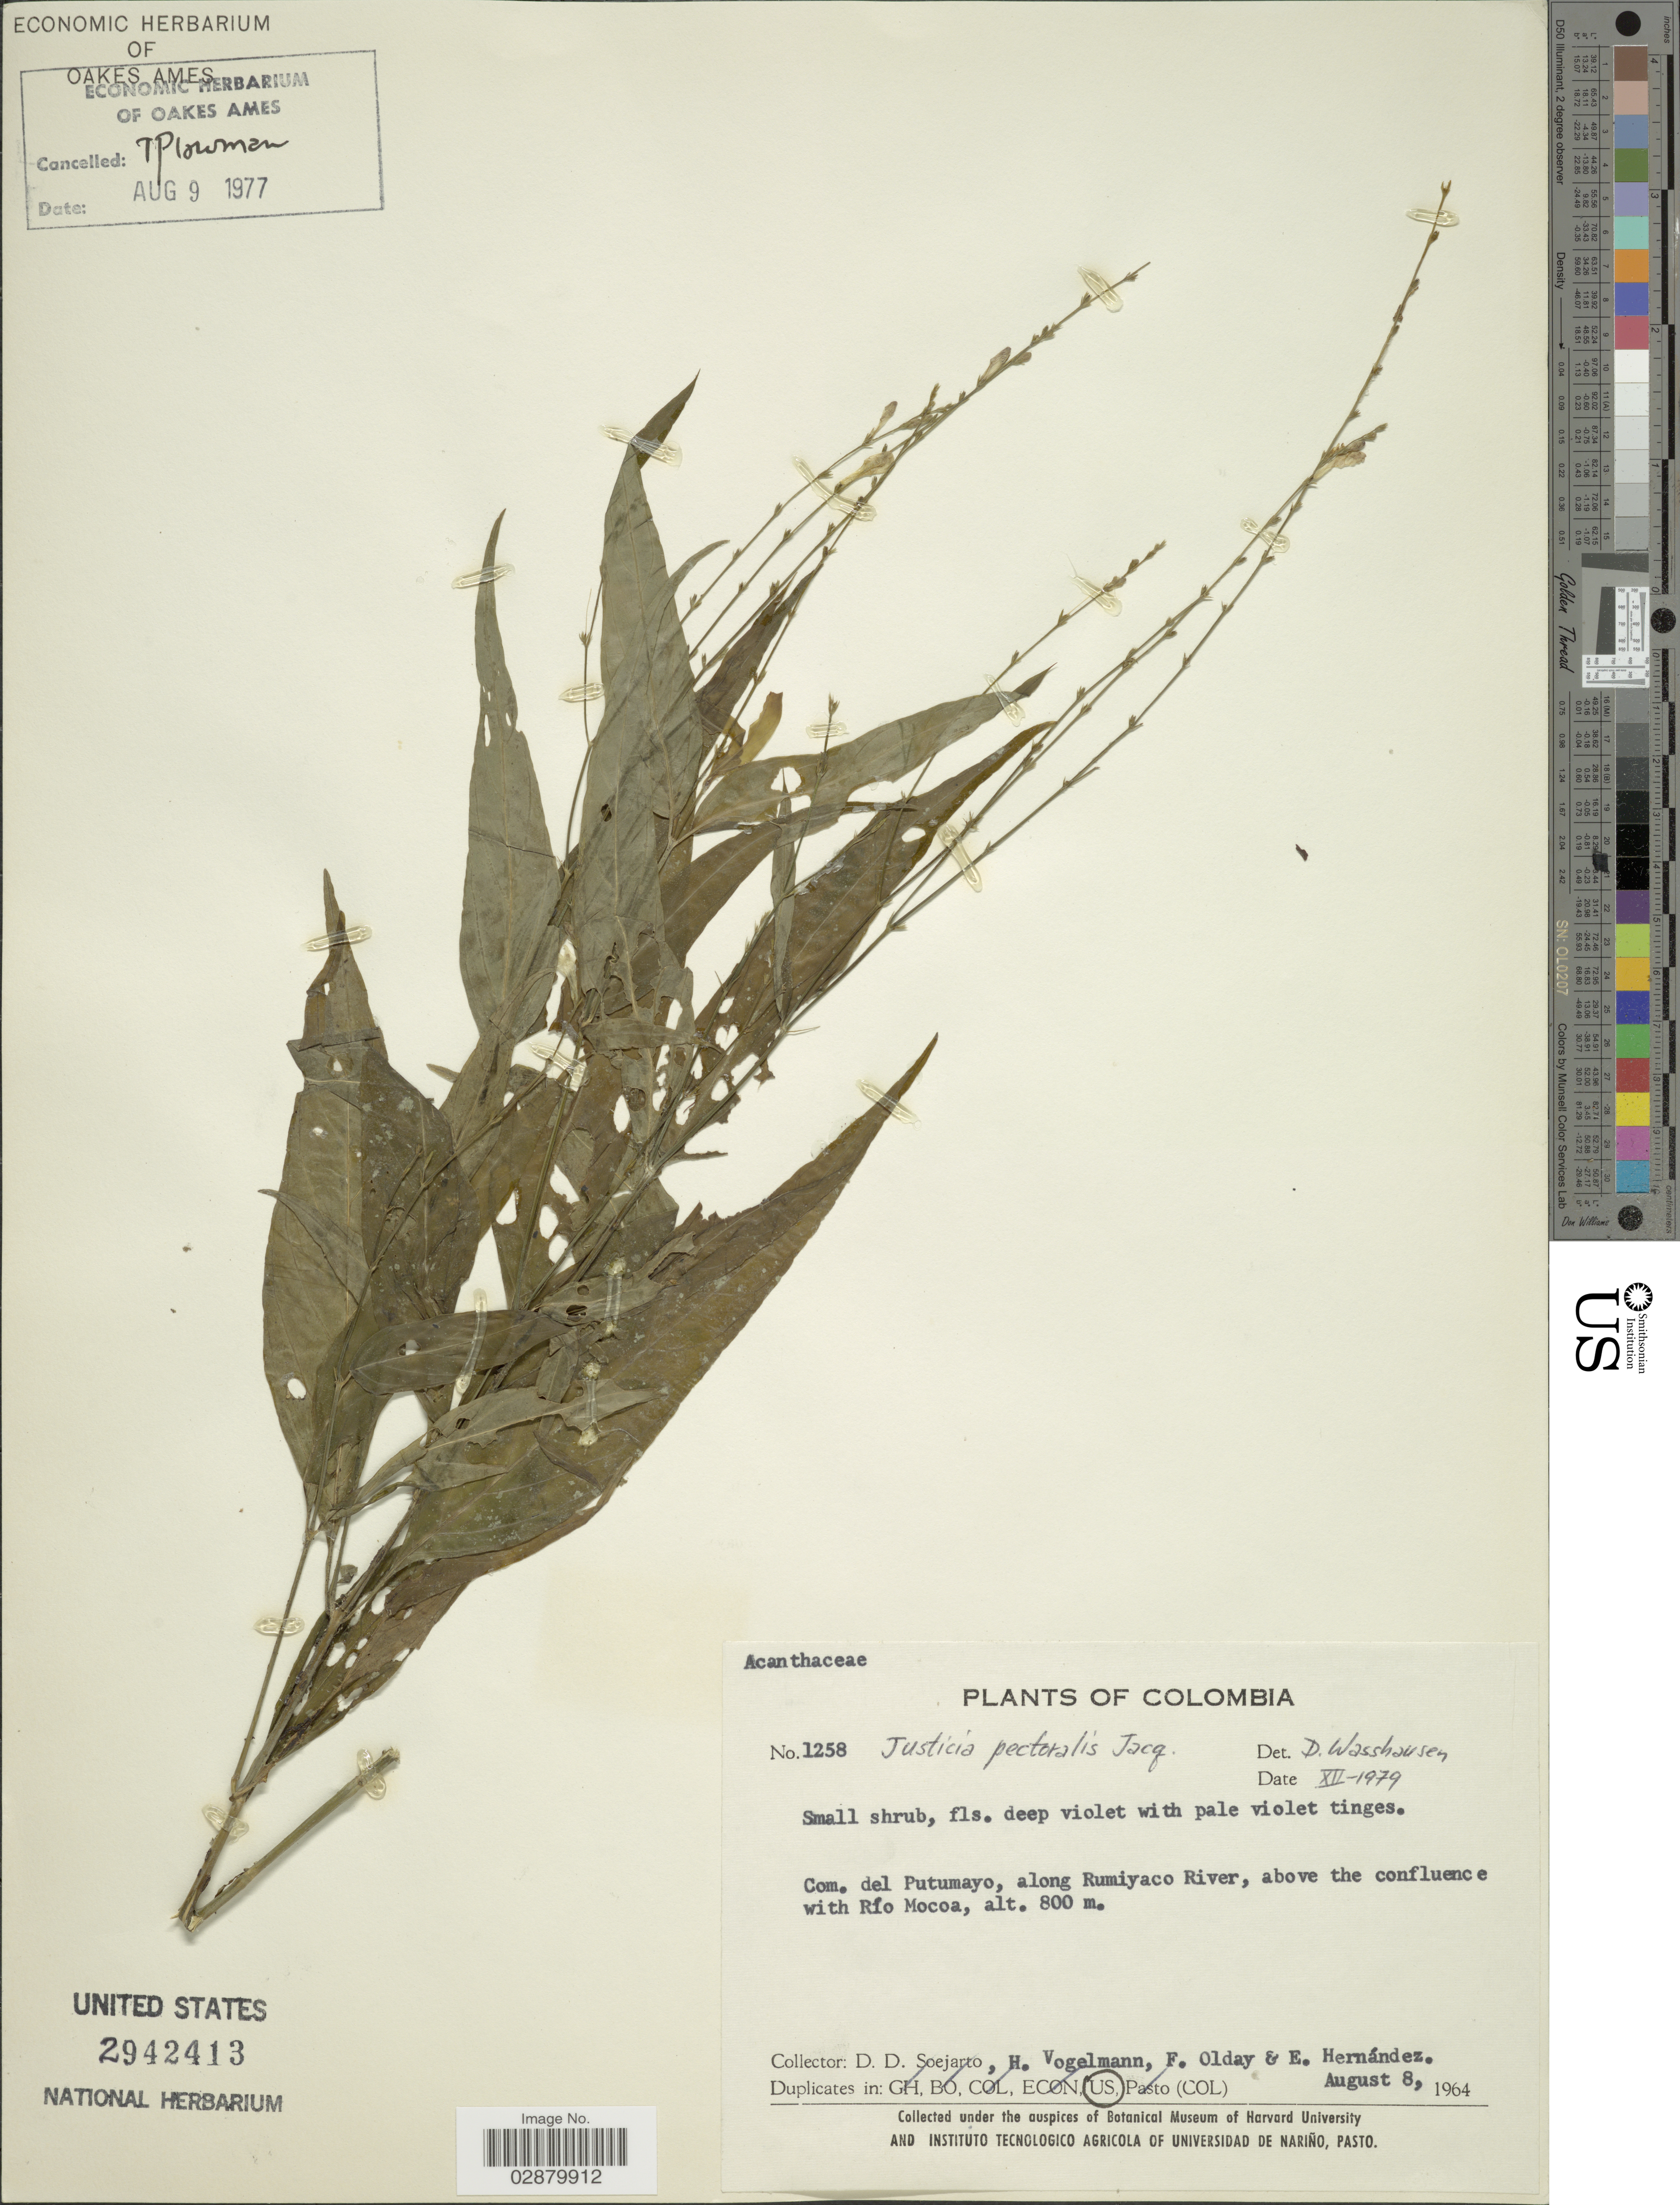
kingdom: Plantae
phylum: Tracheophyta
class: Magnoliopsida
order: Lamiales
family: Acanthaceae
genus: Justicia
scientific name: Justicia pectoralis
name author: Jacq.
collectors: H. Vogelmann, F. Olday & E. Hernández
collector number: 1258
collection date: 1964-08-08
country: Colombia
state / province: Putumayo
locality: Com. del Putumayo, along Rumiyaco River, above the confluence with Río Mocoa.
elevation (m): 800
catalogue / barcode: US 2942413